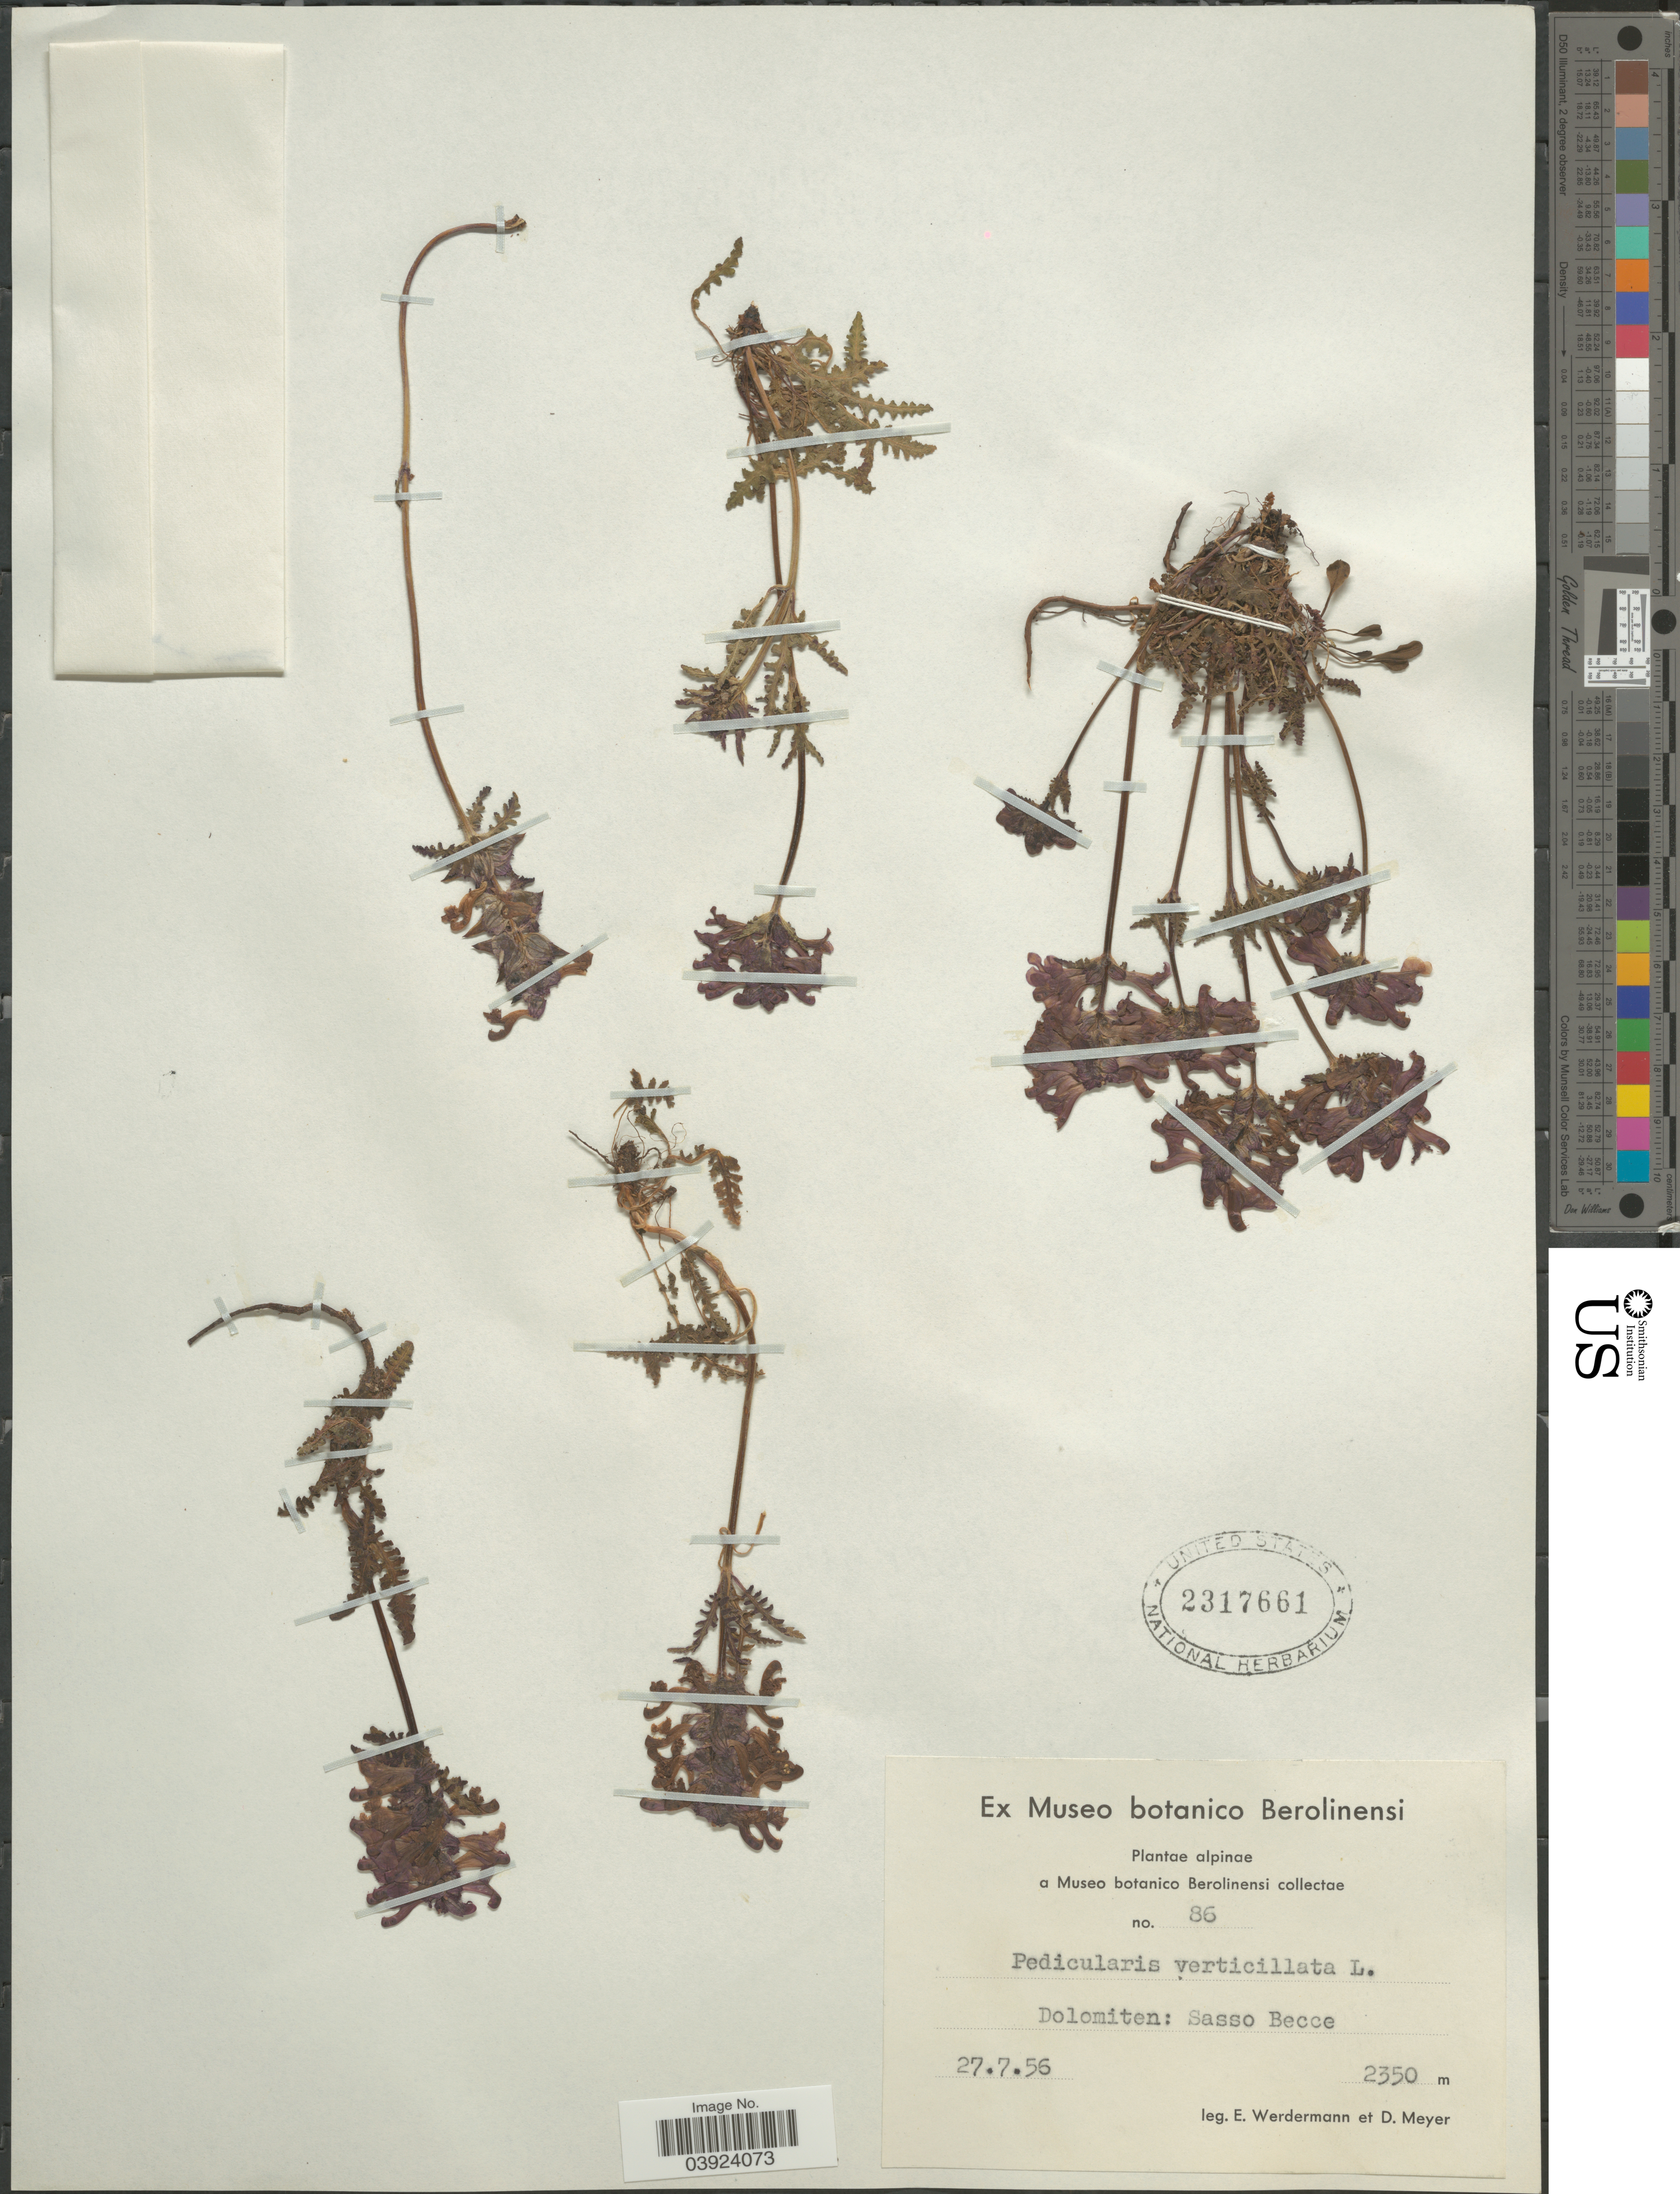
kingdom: Plantae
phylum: Tracheophyta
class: Magnoliopsida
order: Lamiales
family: Orobanchaceae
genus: Pedicularis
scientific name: Pedicularis verticillata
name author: L.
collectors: E. Werdermann & D. Meyer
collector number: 86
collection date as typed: Transcribed d/m/y: 27/7/56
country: Italy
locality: Dolomiten: Sasso Becce.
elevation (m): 2350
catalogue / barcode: US 2317661